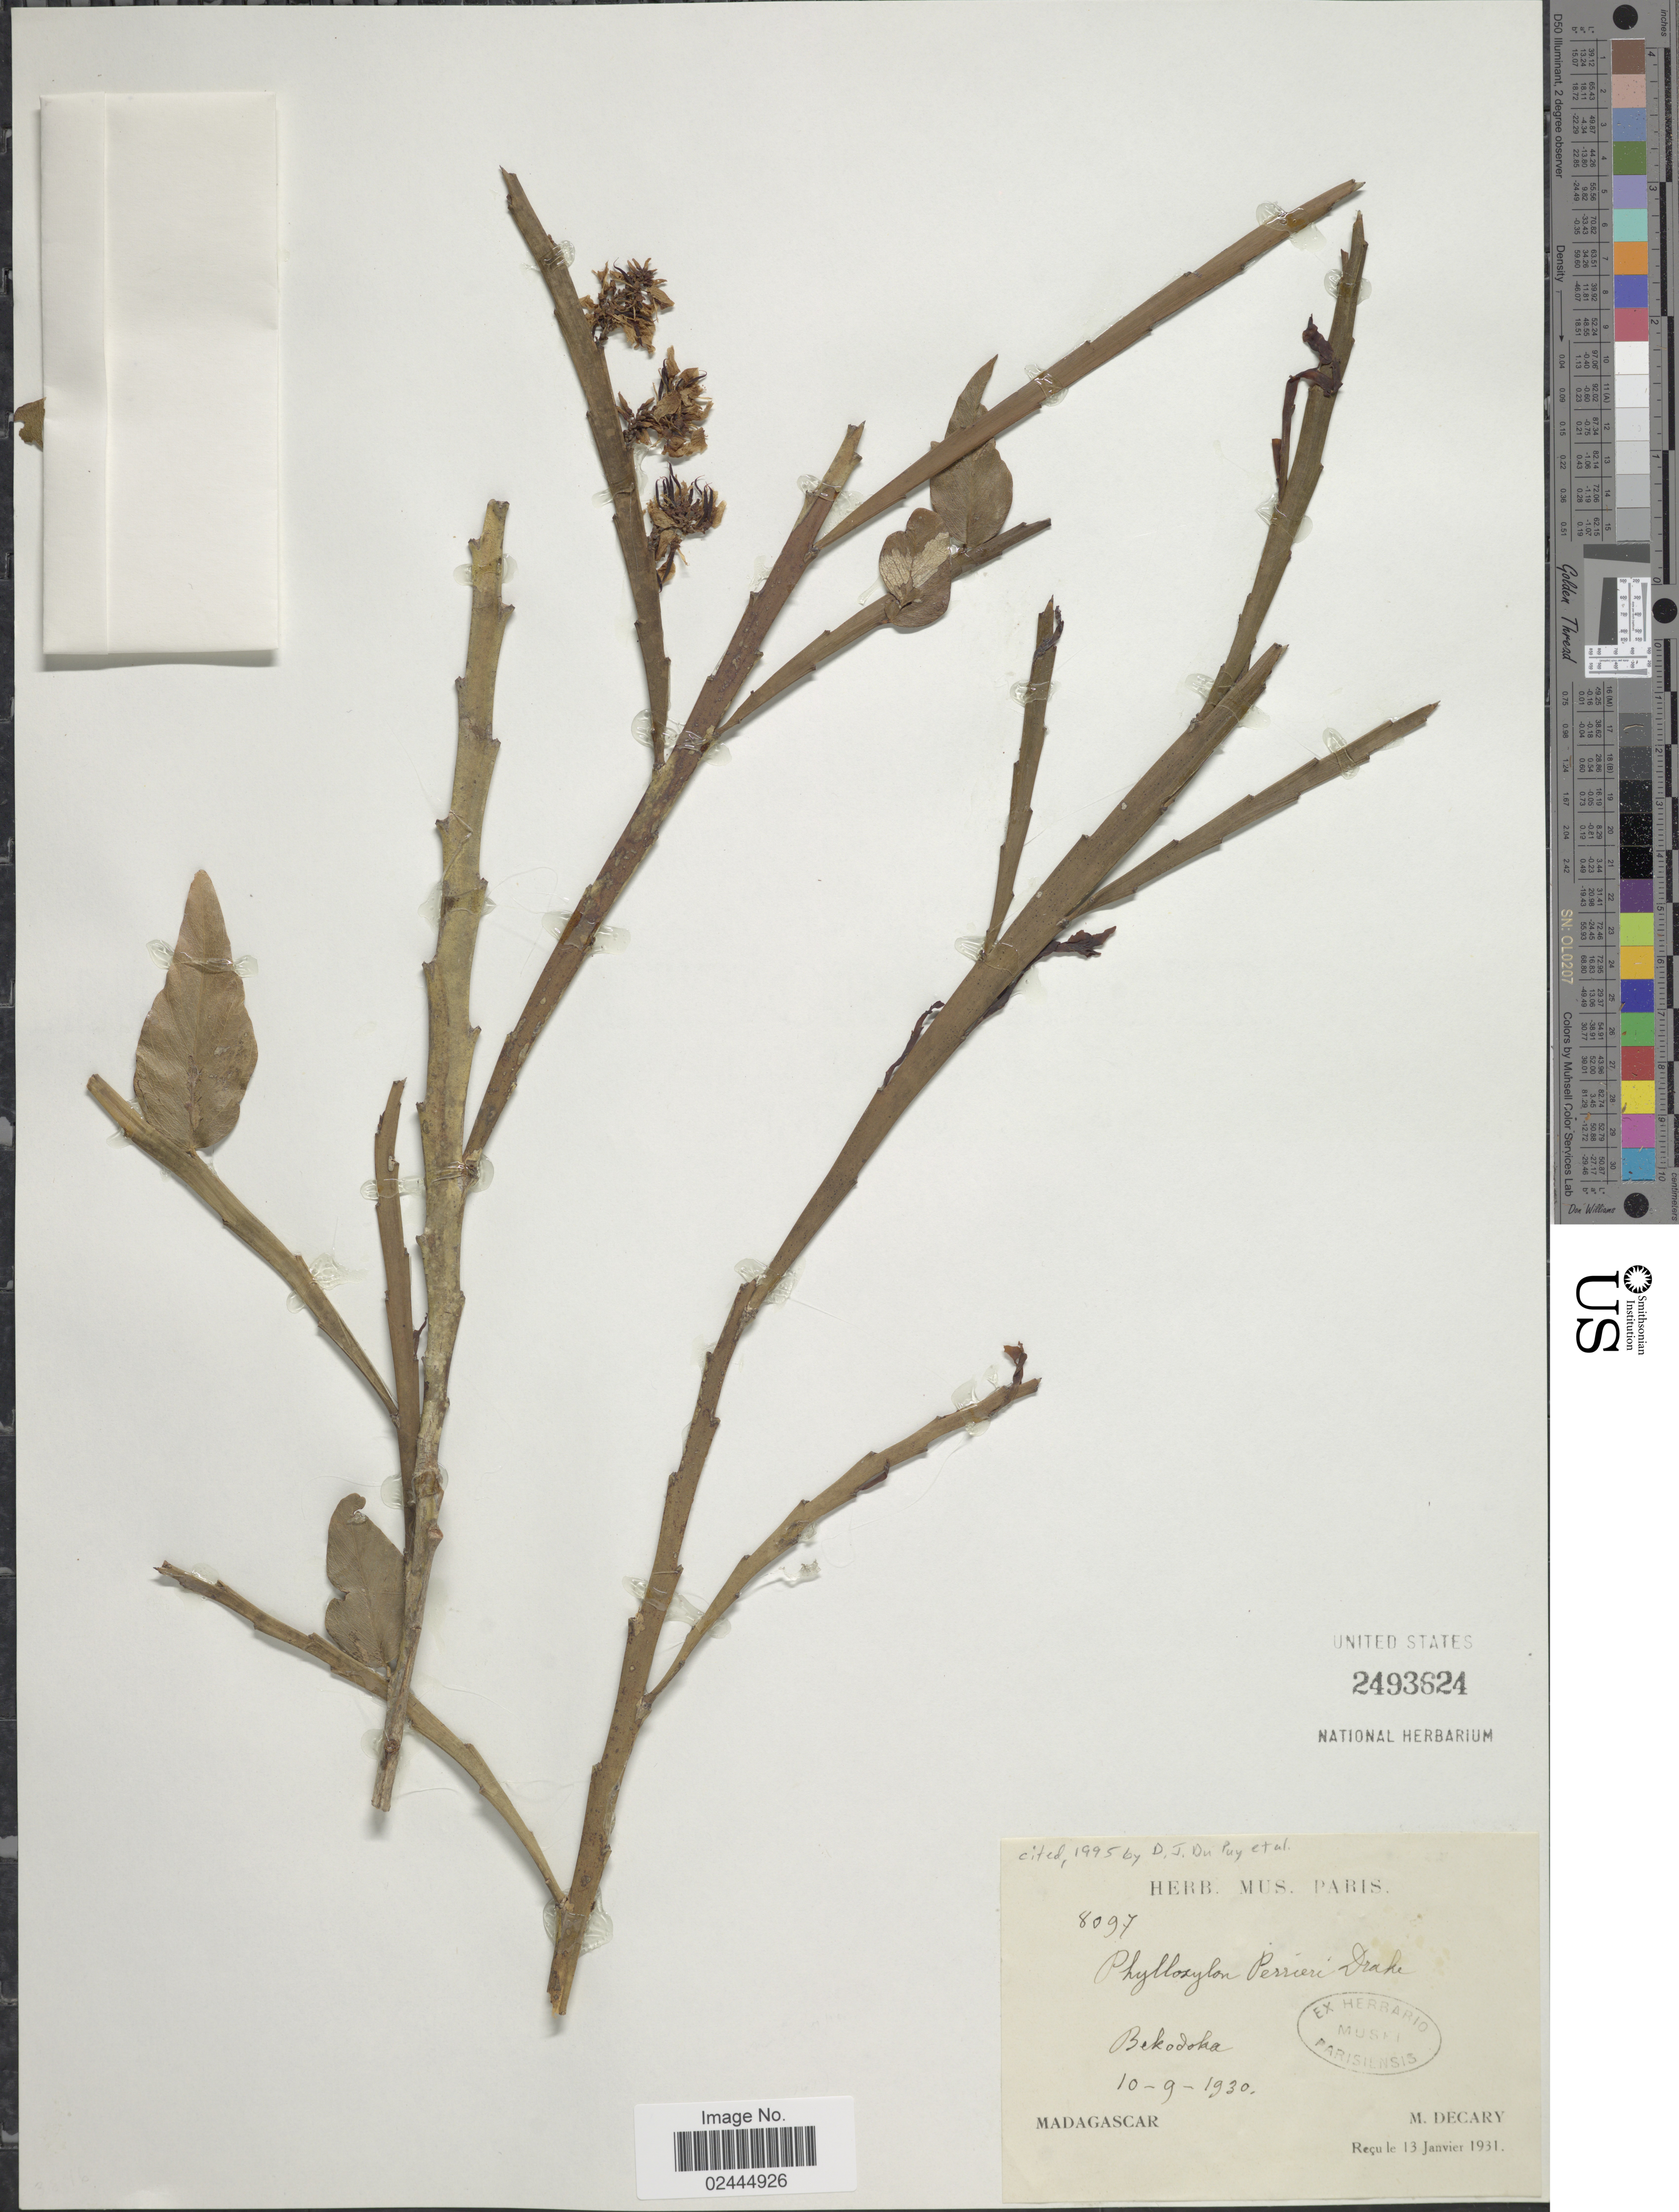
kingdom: Plantae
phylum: Tracheophyta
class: Magnoliopsida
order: Fabales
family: Fabaceae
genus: Phylloxylon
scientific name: Phylloxylon perrieri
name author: Drake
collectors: R. Decary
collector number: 8097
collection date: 1930-09-10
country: Madagascar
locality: Bekodoka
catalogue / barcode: US 2493624